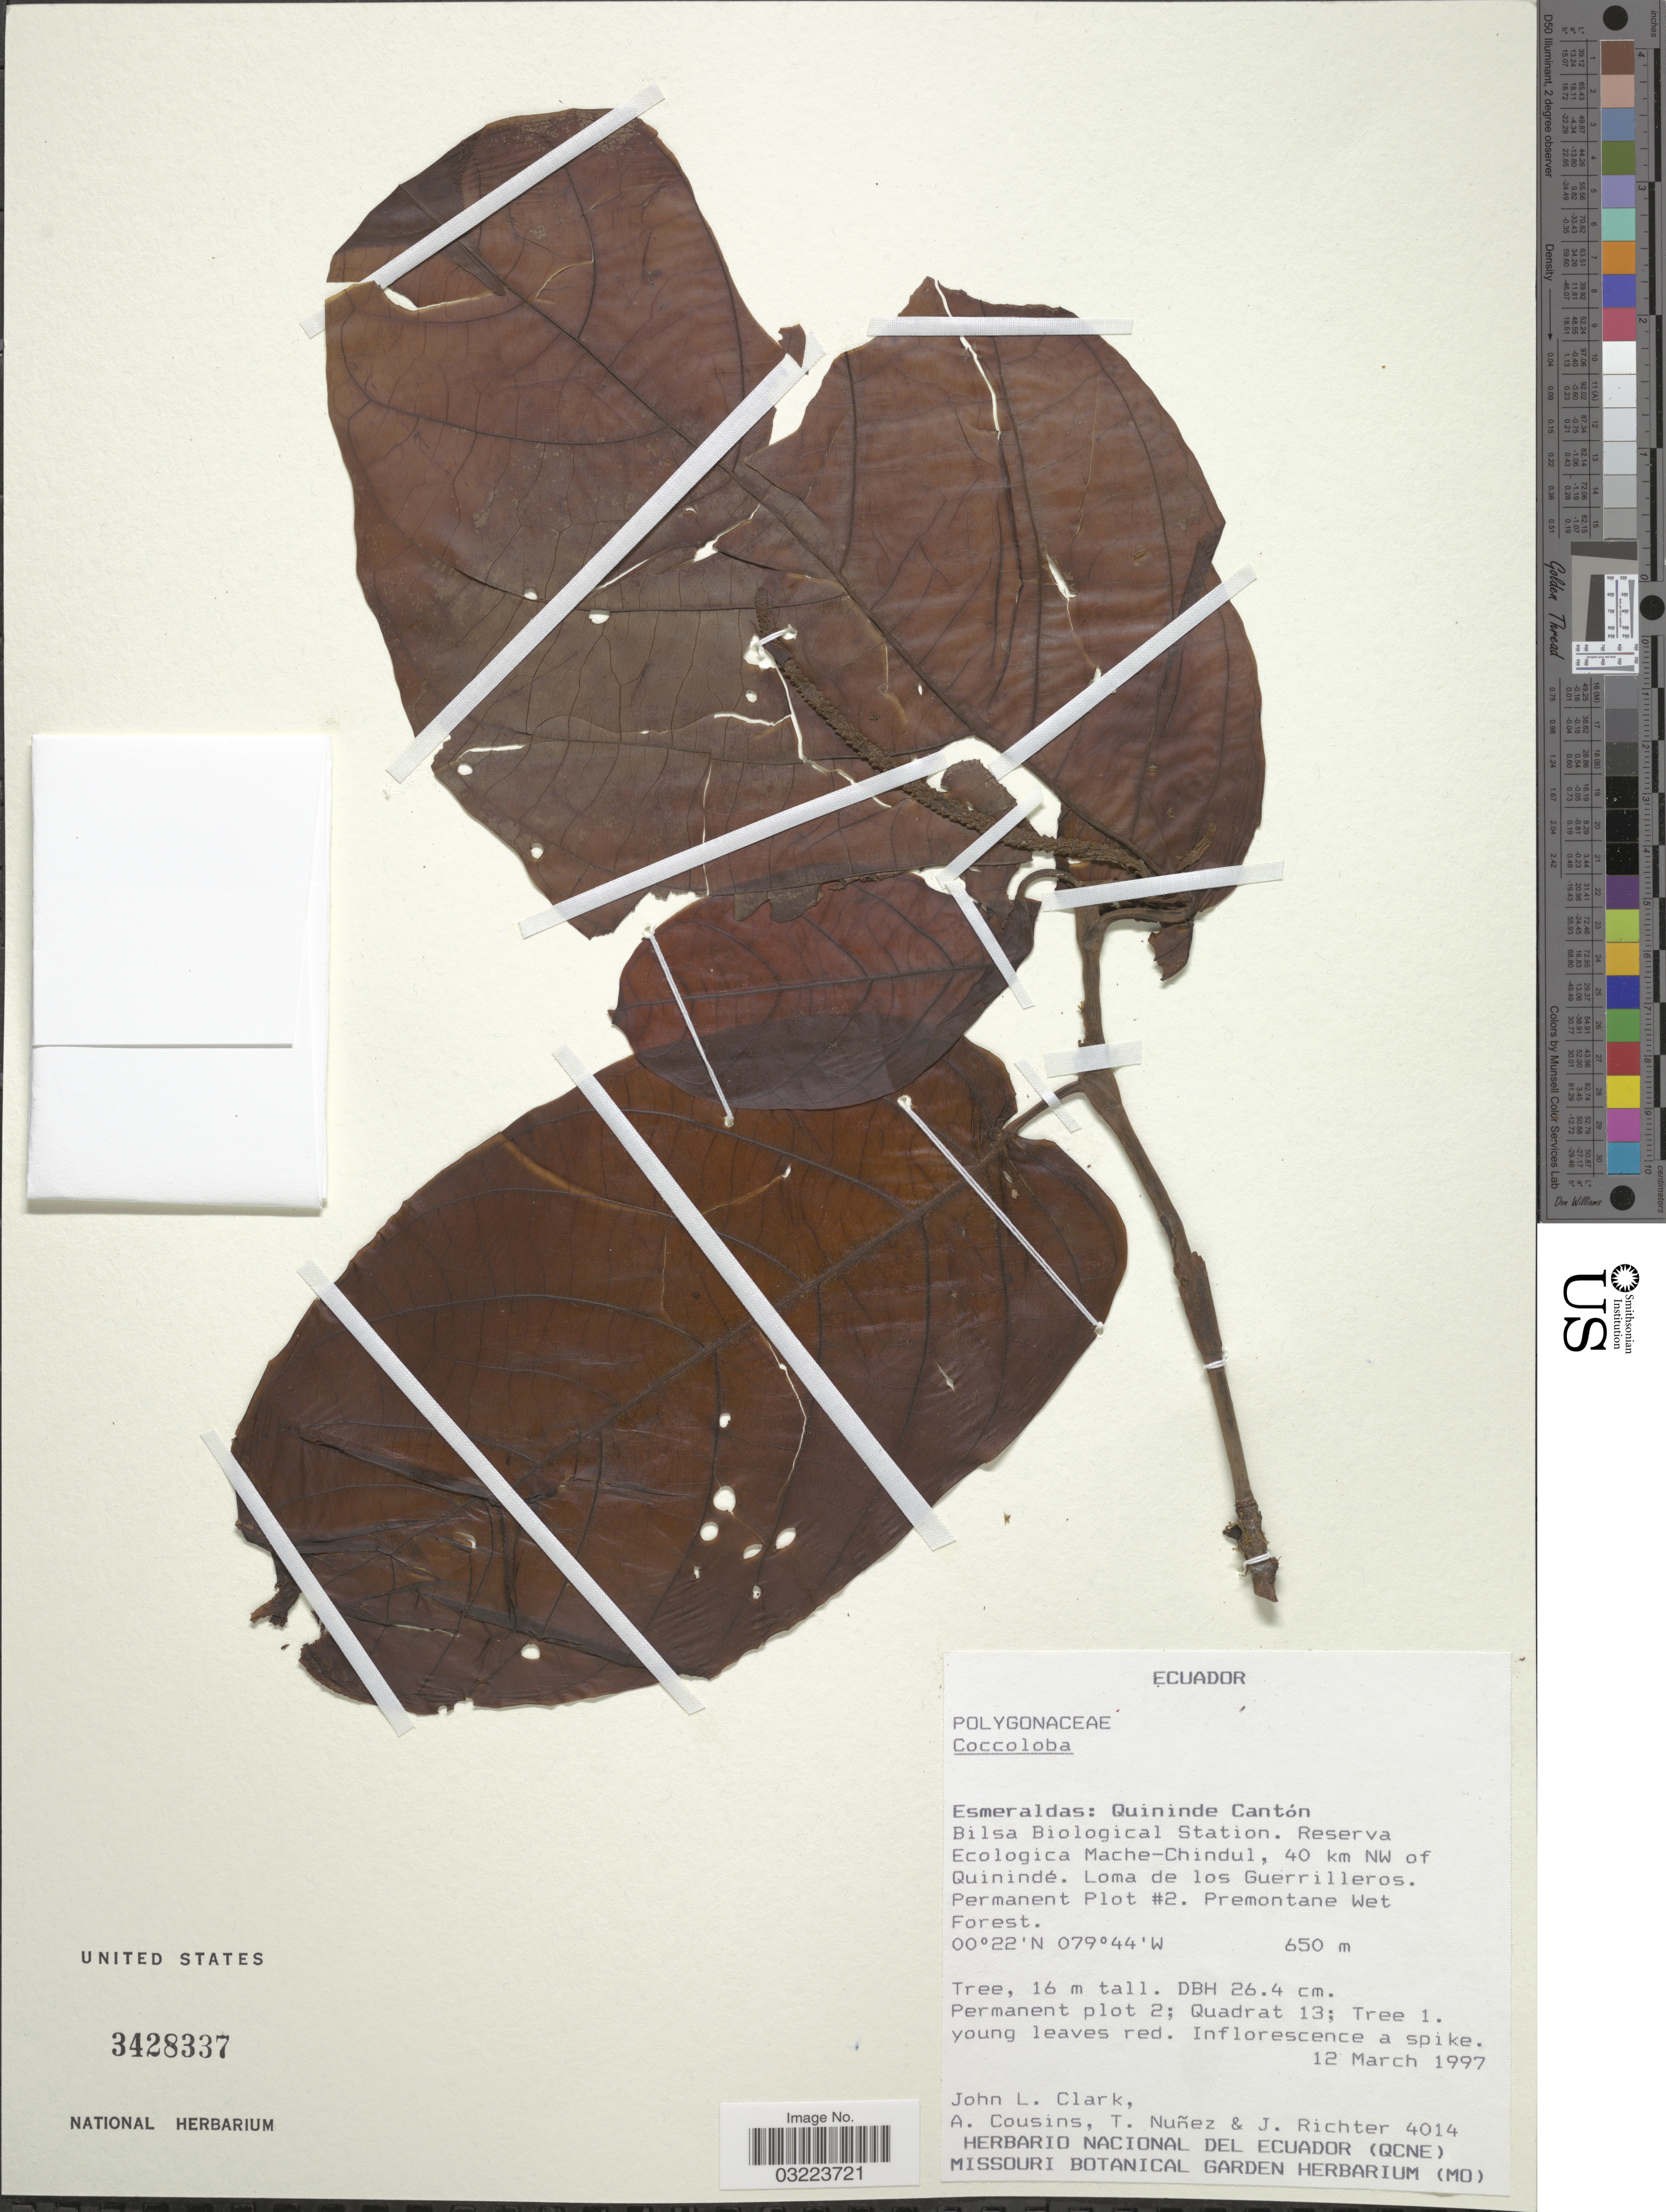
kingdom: Plantae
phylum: Tracheophyta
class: Magnoliopsida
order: Caryophyllales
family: Polygonaceae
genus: Coccoloba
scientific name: Coccoloba sp.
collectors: J. L. Clark, A. Cousins, T. Núñez & J. Richter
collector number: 4014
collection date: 1997-03-12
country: Ecuador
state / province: Esmeraldas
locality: Quininde Cantón. Bilsa Biological Station. Reserva Ecologica Mache-Chindul, 40 km NW of Quinindé. Loma de los Guerrilleros. Permanent Plot #2.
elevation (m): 650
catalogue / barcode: US 3428337